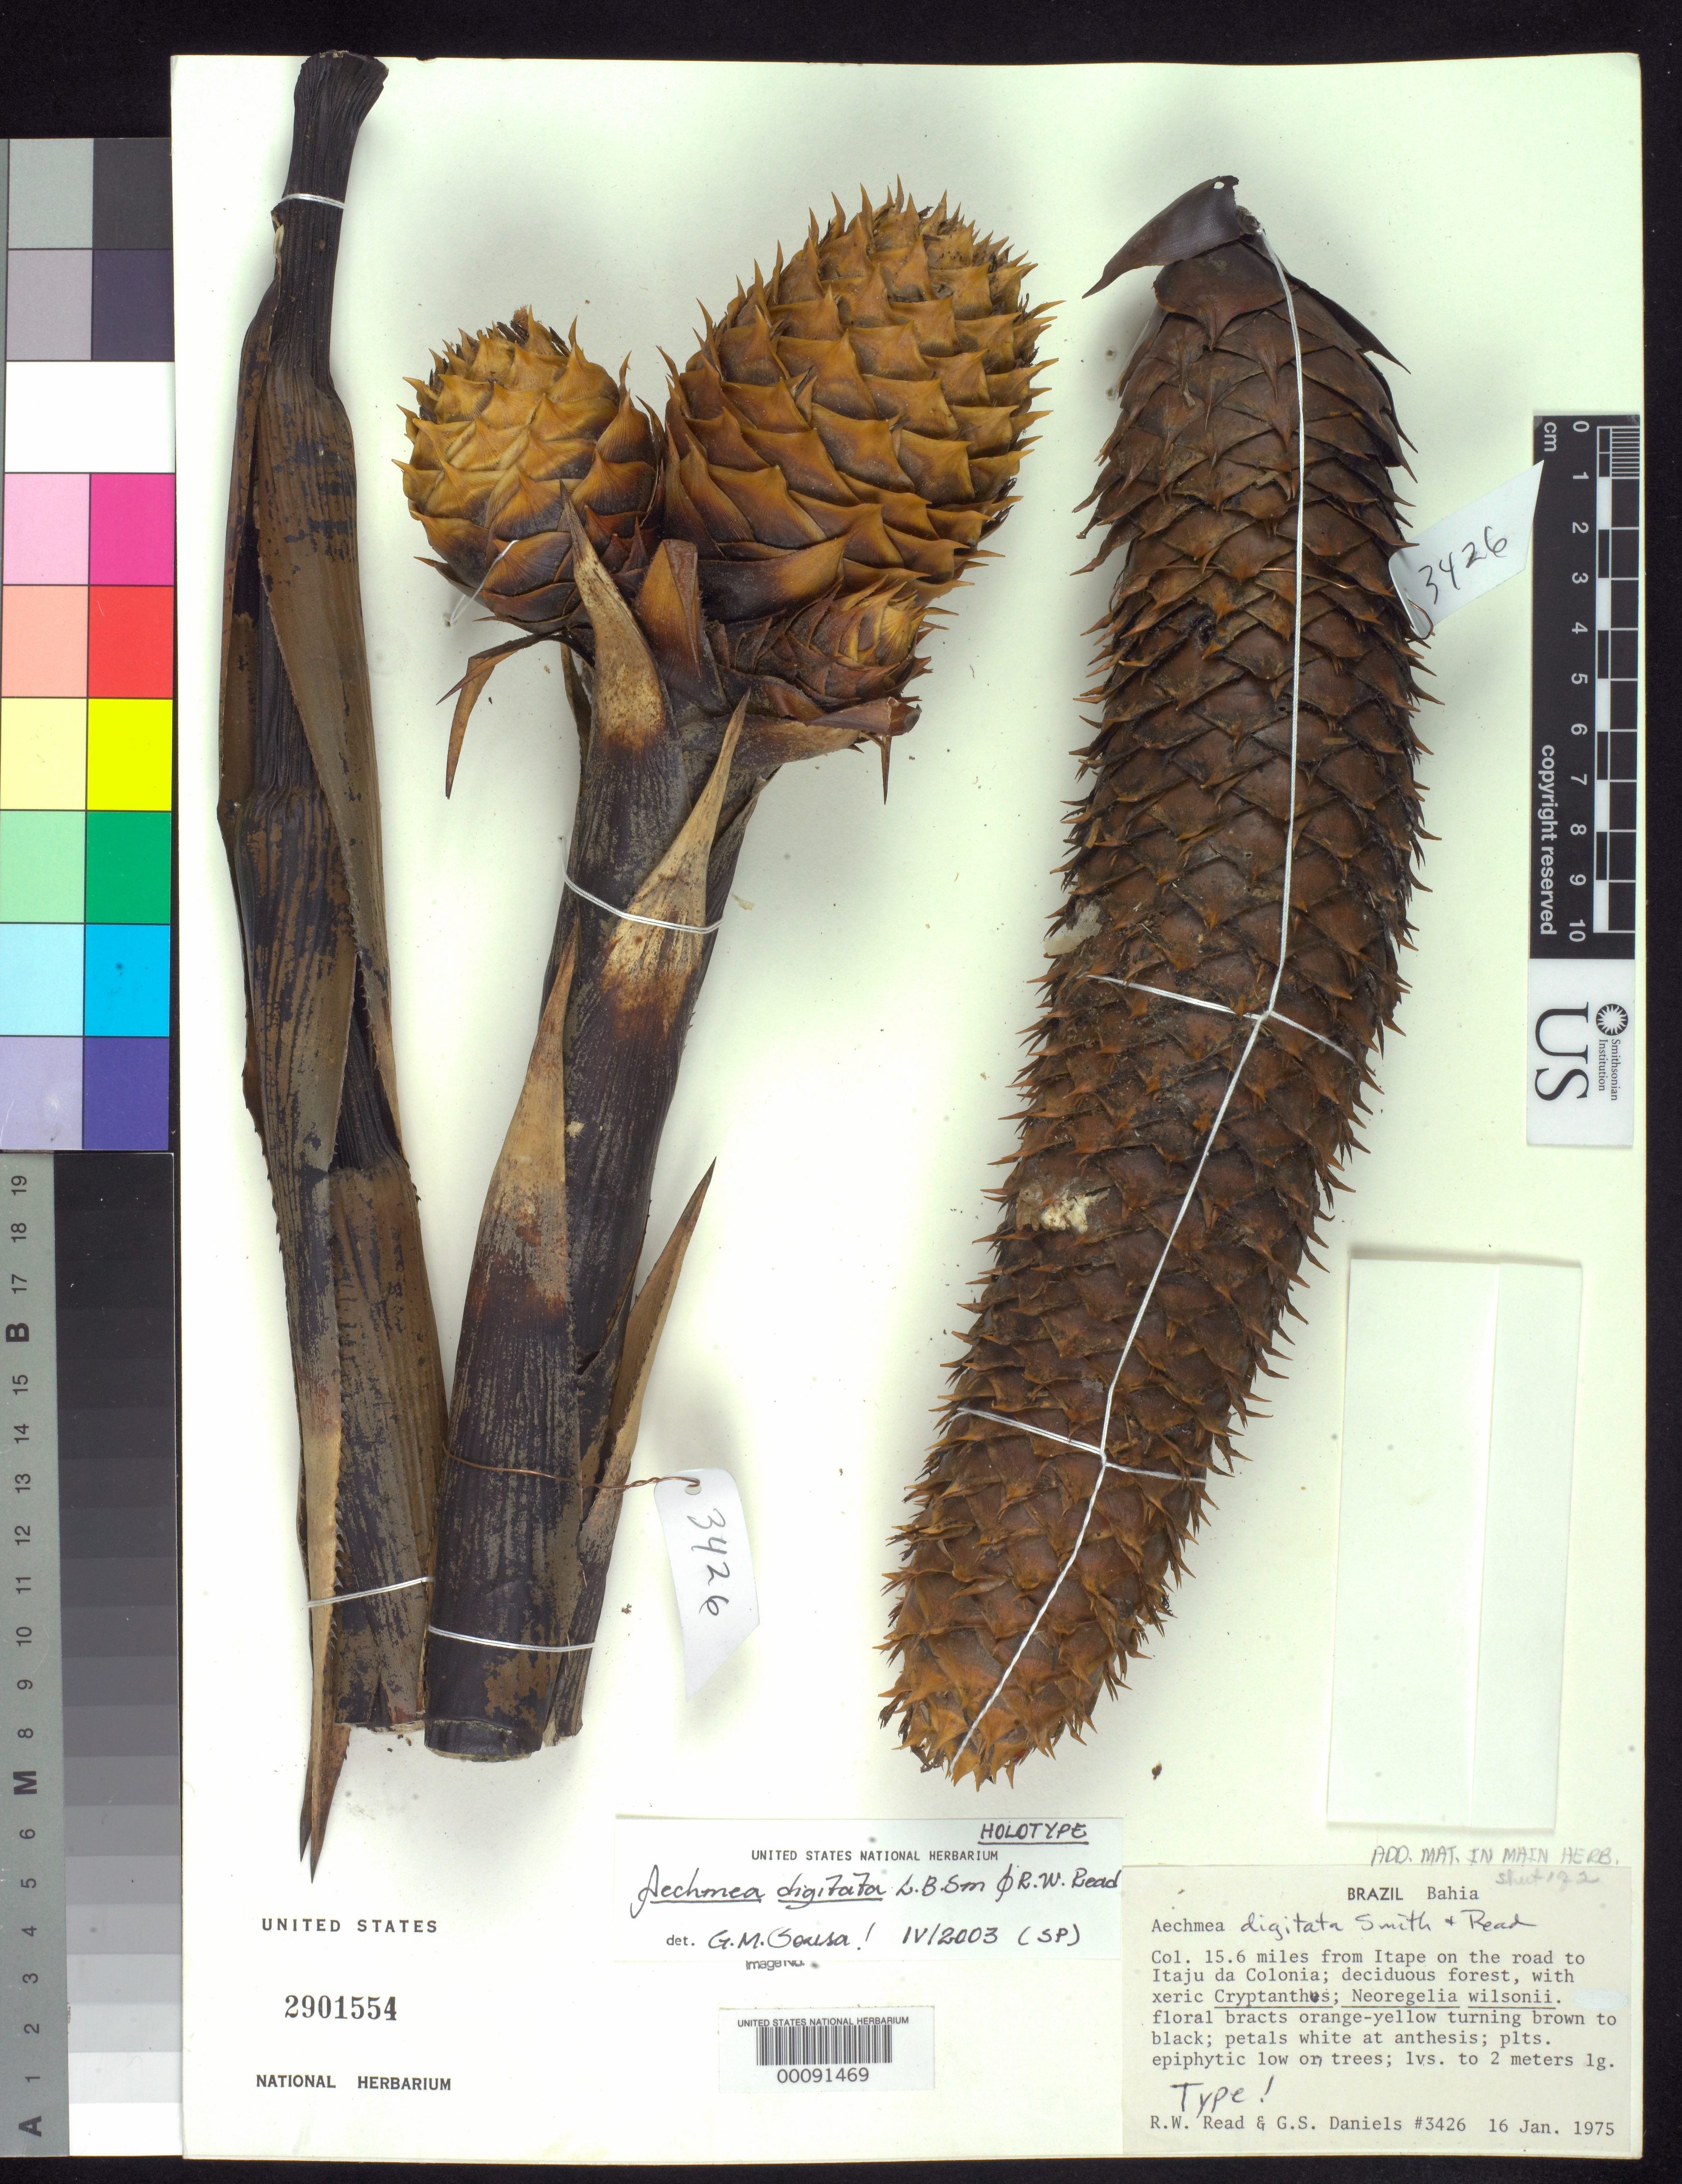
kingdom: Plantae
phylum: Tracheophyta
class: Liliopsida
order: Poales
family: Bromeliaceae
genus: Aechmea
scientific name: Aechmea digitata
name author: L.B. Sm. & Read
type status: Holotype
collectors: R. W. Read & G. S. Daniels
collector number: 3426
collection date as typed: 16 Jan 1975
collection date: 1975-01-16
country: Brazil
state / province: Bahia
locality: Itape on road to Itaju Dacolonia.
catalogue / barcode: US 2901554